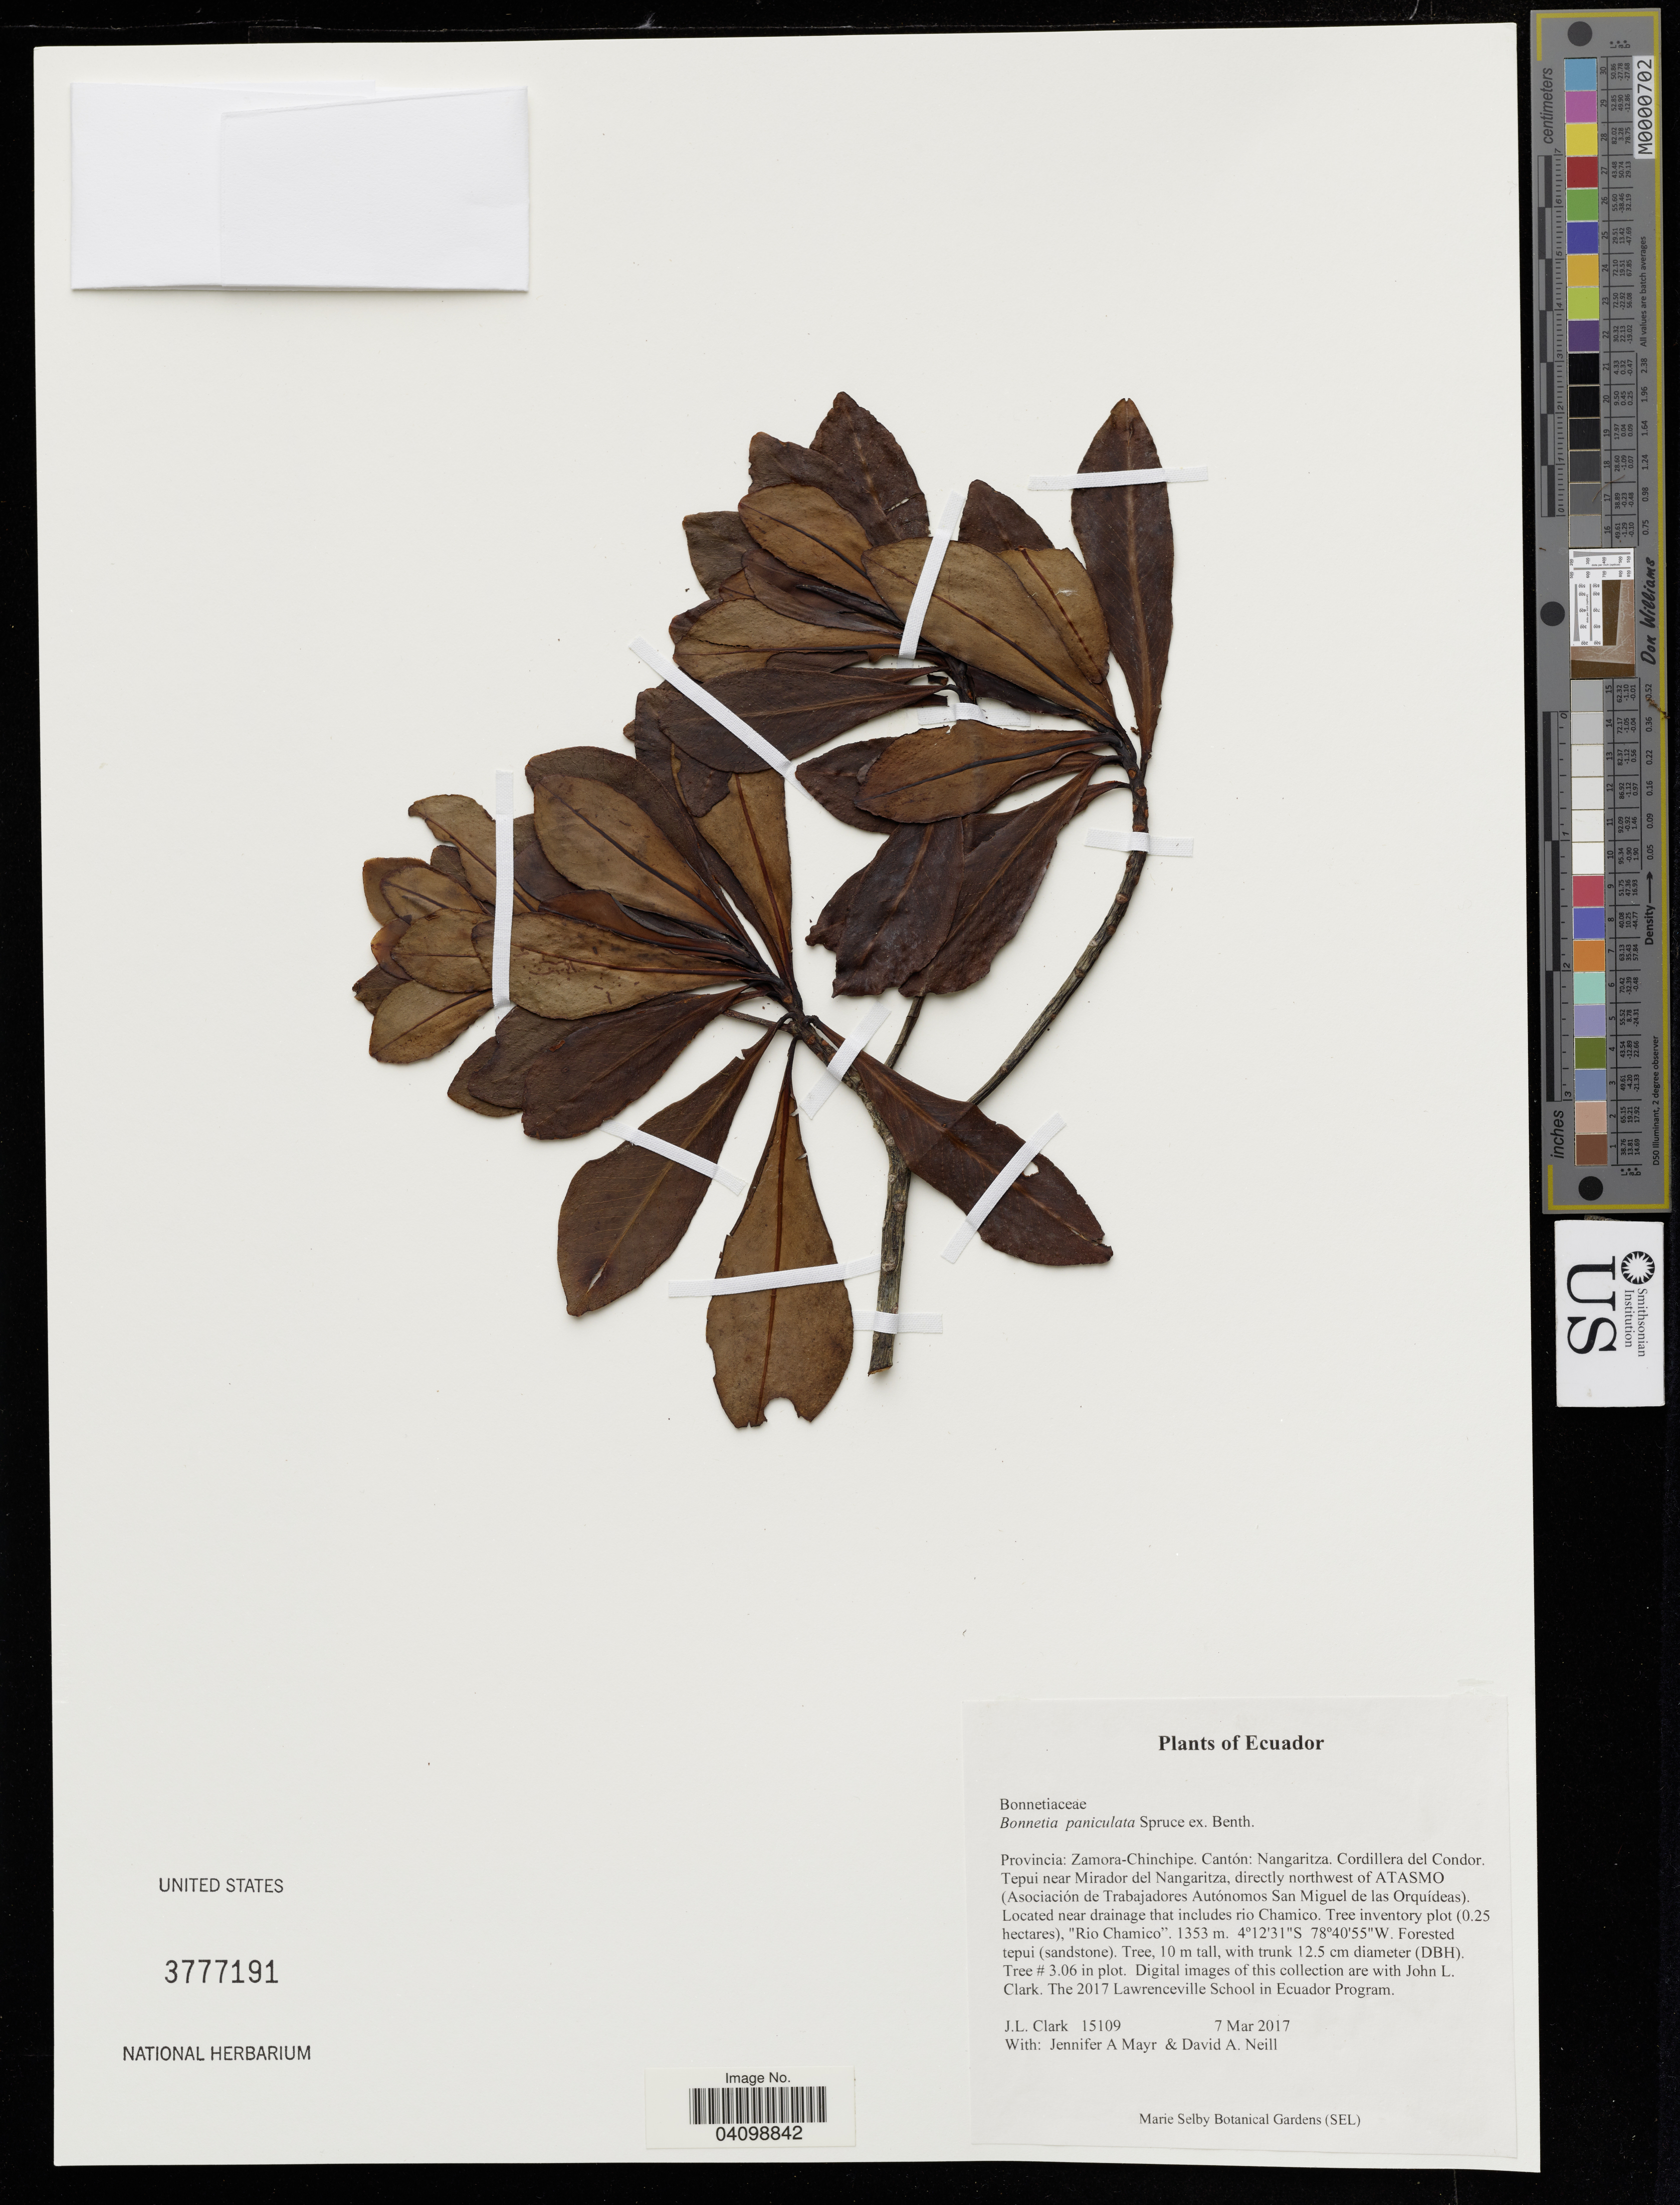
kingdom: Plantae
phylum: Tracheophyta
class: Magnoliopsida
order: Malpighiales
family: Bonnetiaceae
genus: Bonnetia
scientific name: Bonnetia paniculata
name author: Spruce ex Benth.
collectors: J. Clark, J. Mayr & D. A. Neill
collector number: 15109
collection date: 2017-03-07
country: Ecuador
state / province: Zamora-Chinchipe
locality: Cantón: Nangaritza. Cordillera del Condor. Tepui near Mirador del Nangaritza, directly northwest of ATASMO (Asociación de Trabajadores Autónomos San Miguel de las Orquídeas). Located near drainage that includes rio Chamico. Tree inventory plot (0.25 hecta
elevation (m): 1553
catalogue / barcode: US 3777191